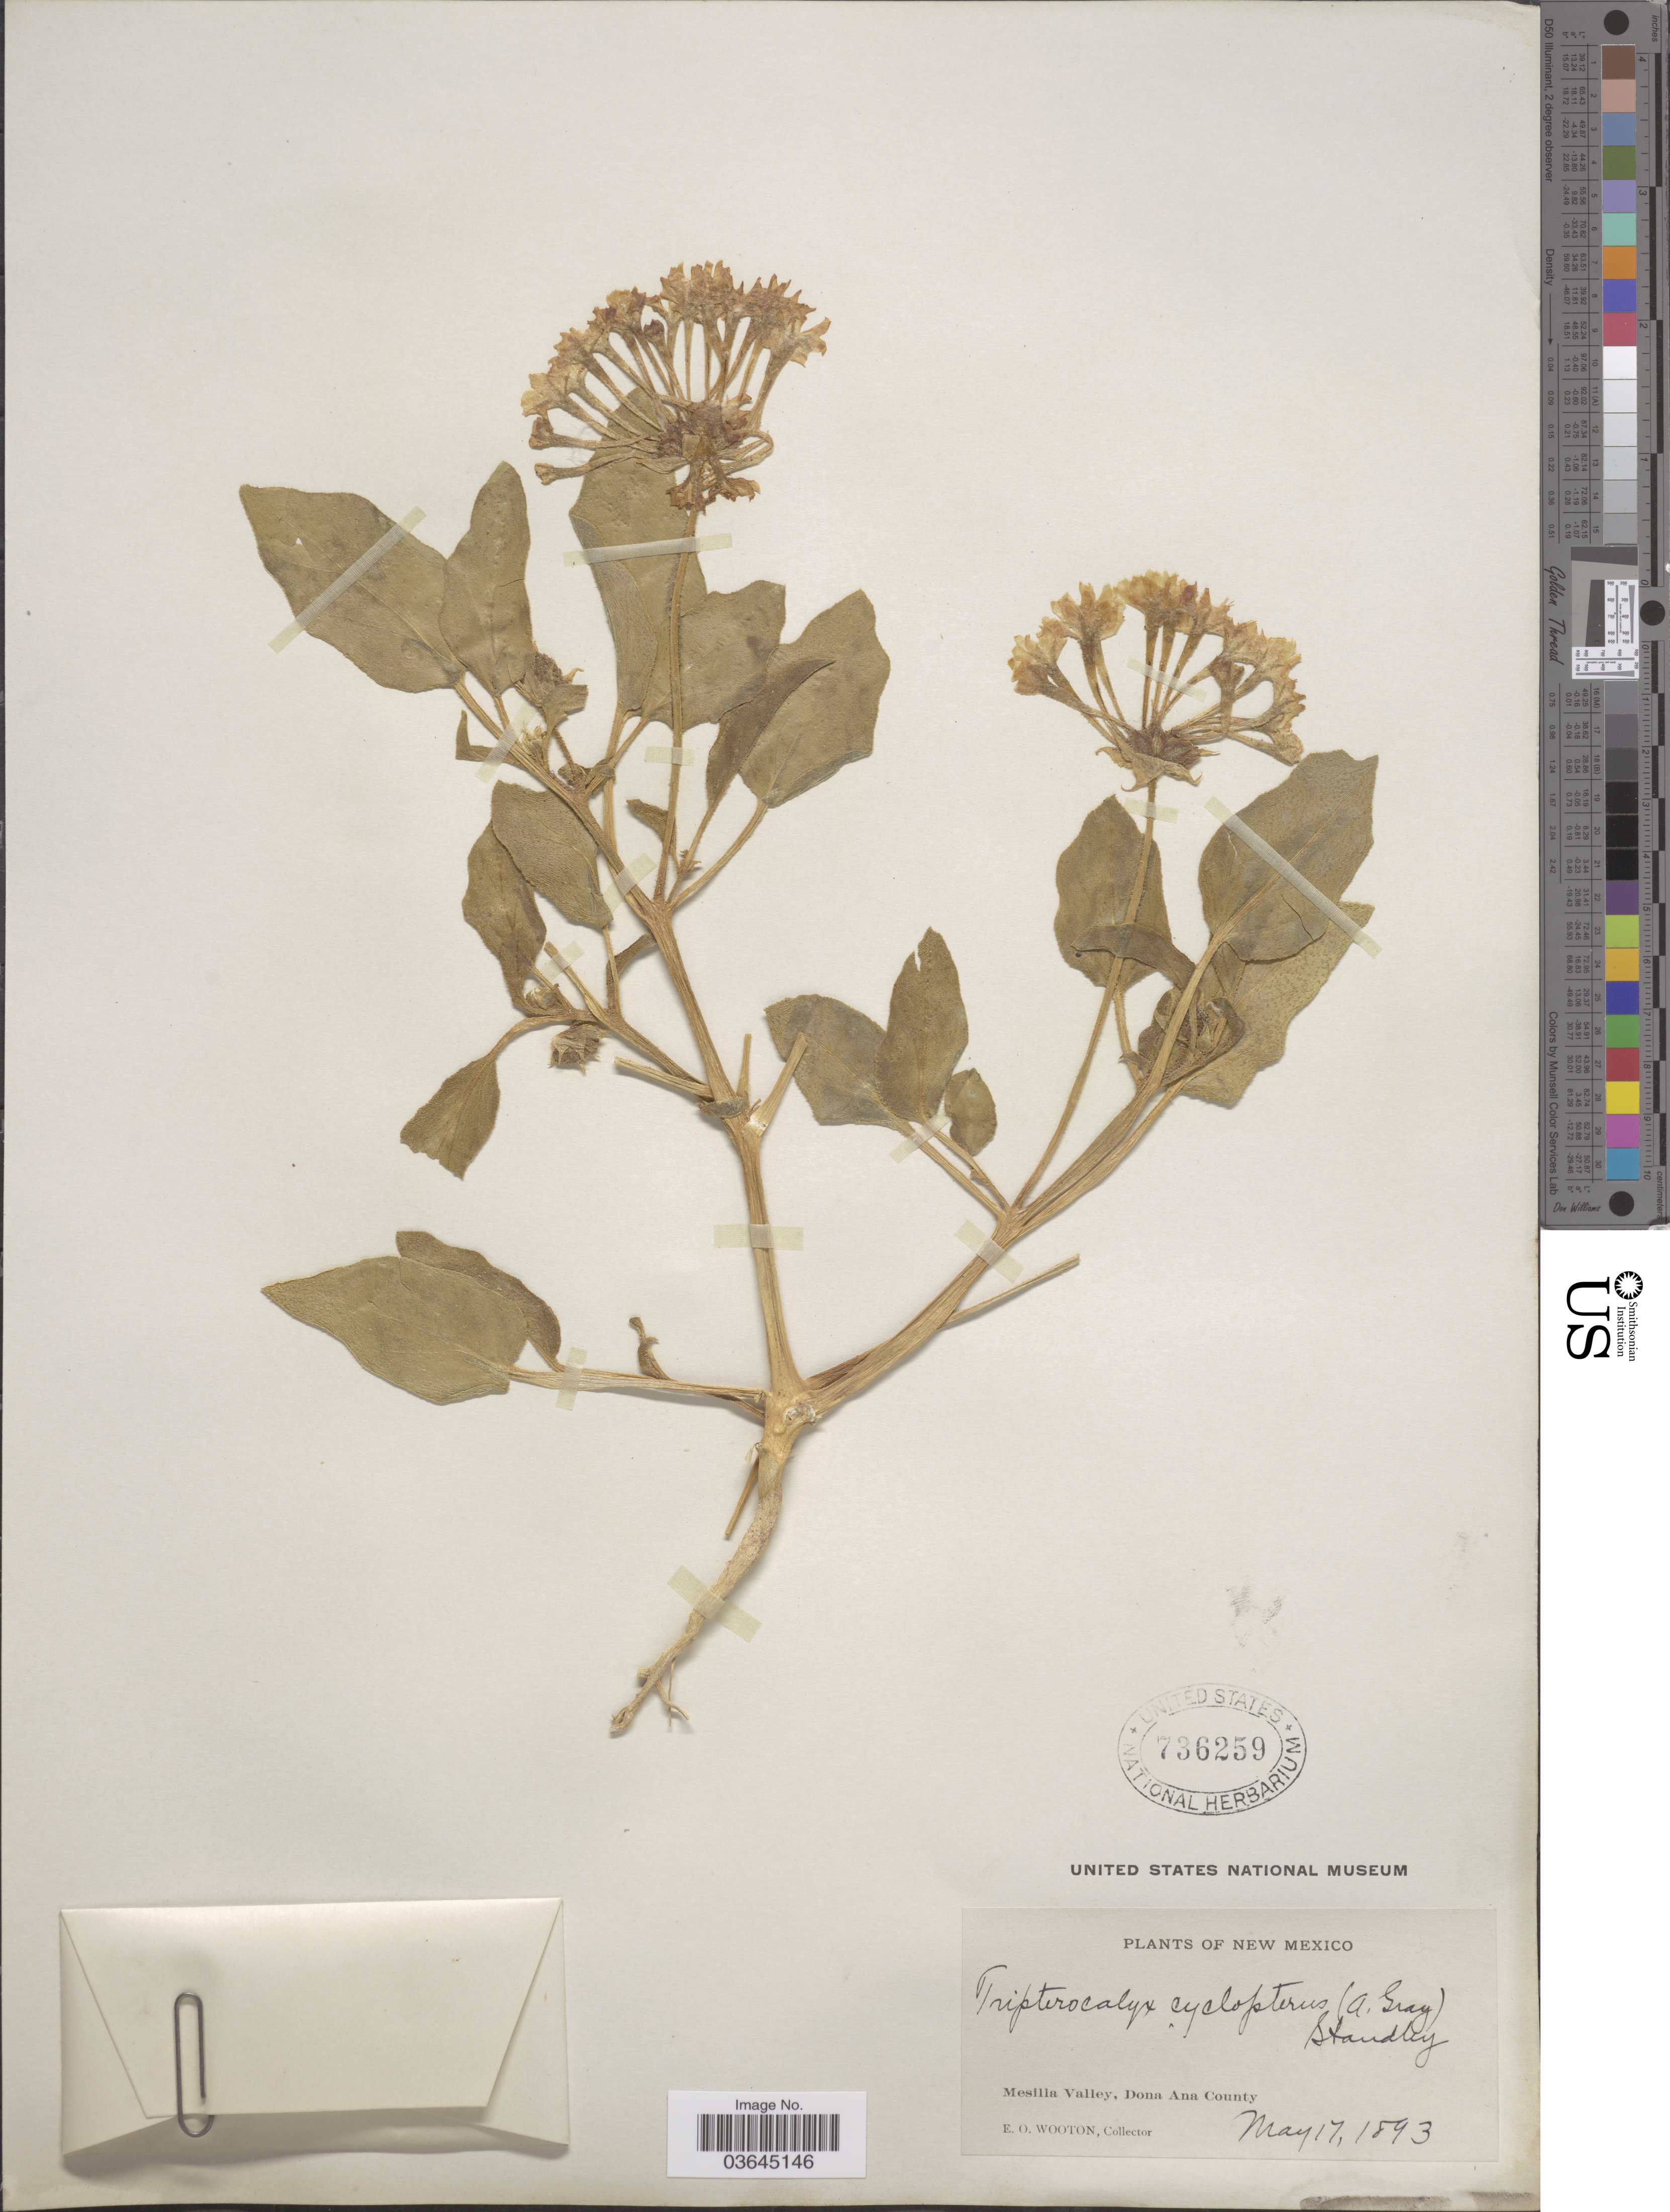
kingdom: Plantae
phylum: Tracheophyta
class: Magnoliopsida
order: Caryophyllales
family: Nyctaginaceae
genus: Tripterocalyx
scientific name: Tripterocalyx carneus var. carneus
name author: (Greene) L.A. Galloway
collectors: E. O. Wooton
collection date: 1893-05-17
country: United States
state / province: New Mexico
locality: Mesilla Valley, Dona Ana County.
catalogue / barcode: US 736259